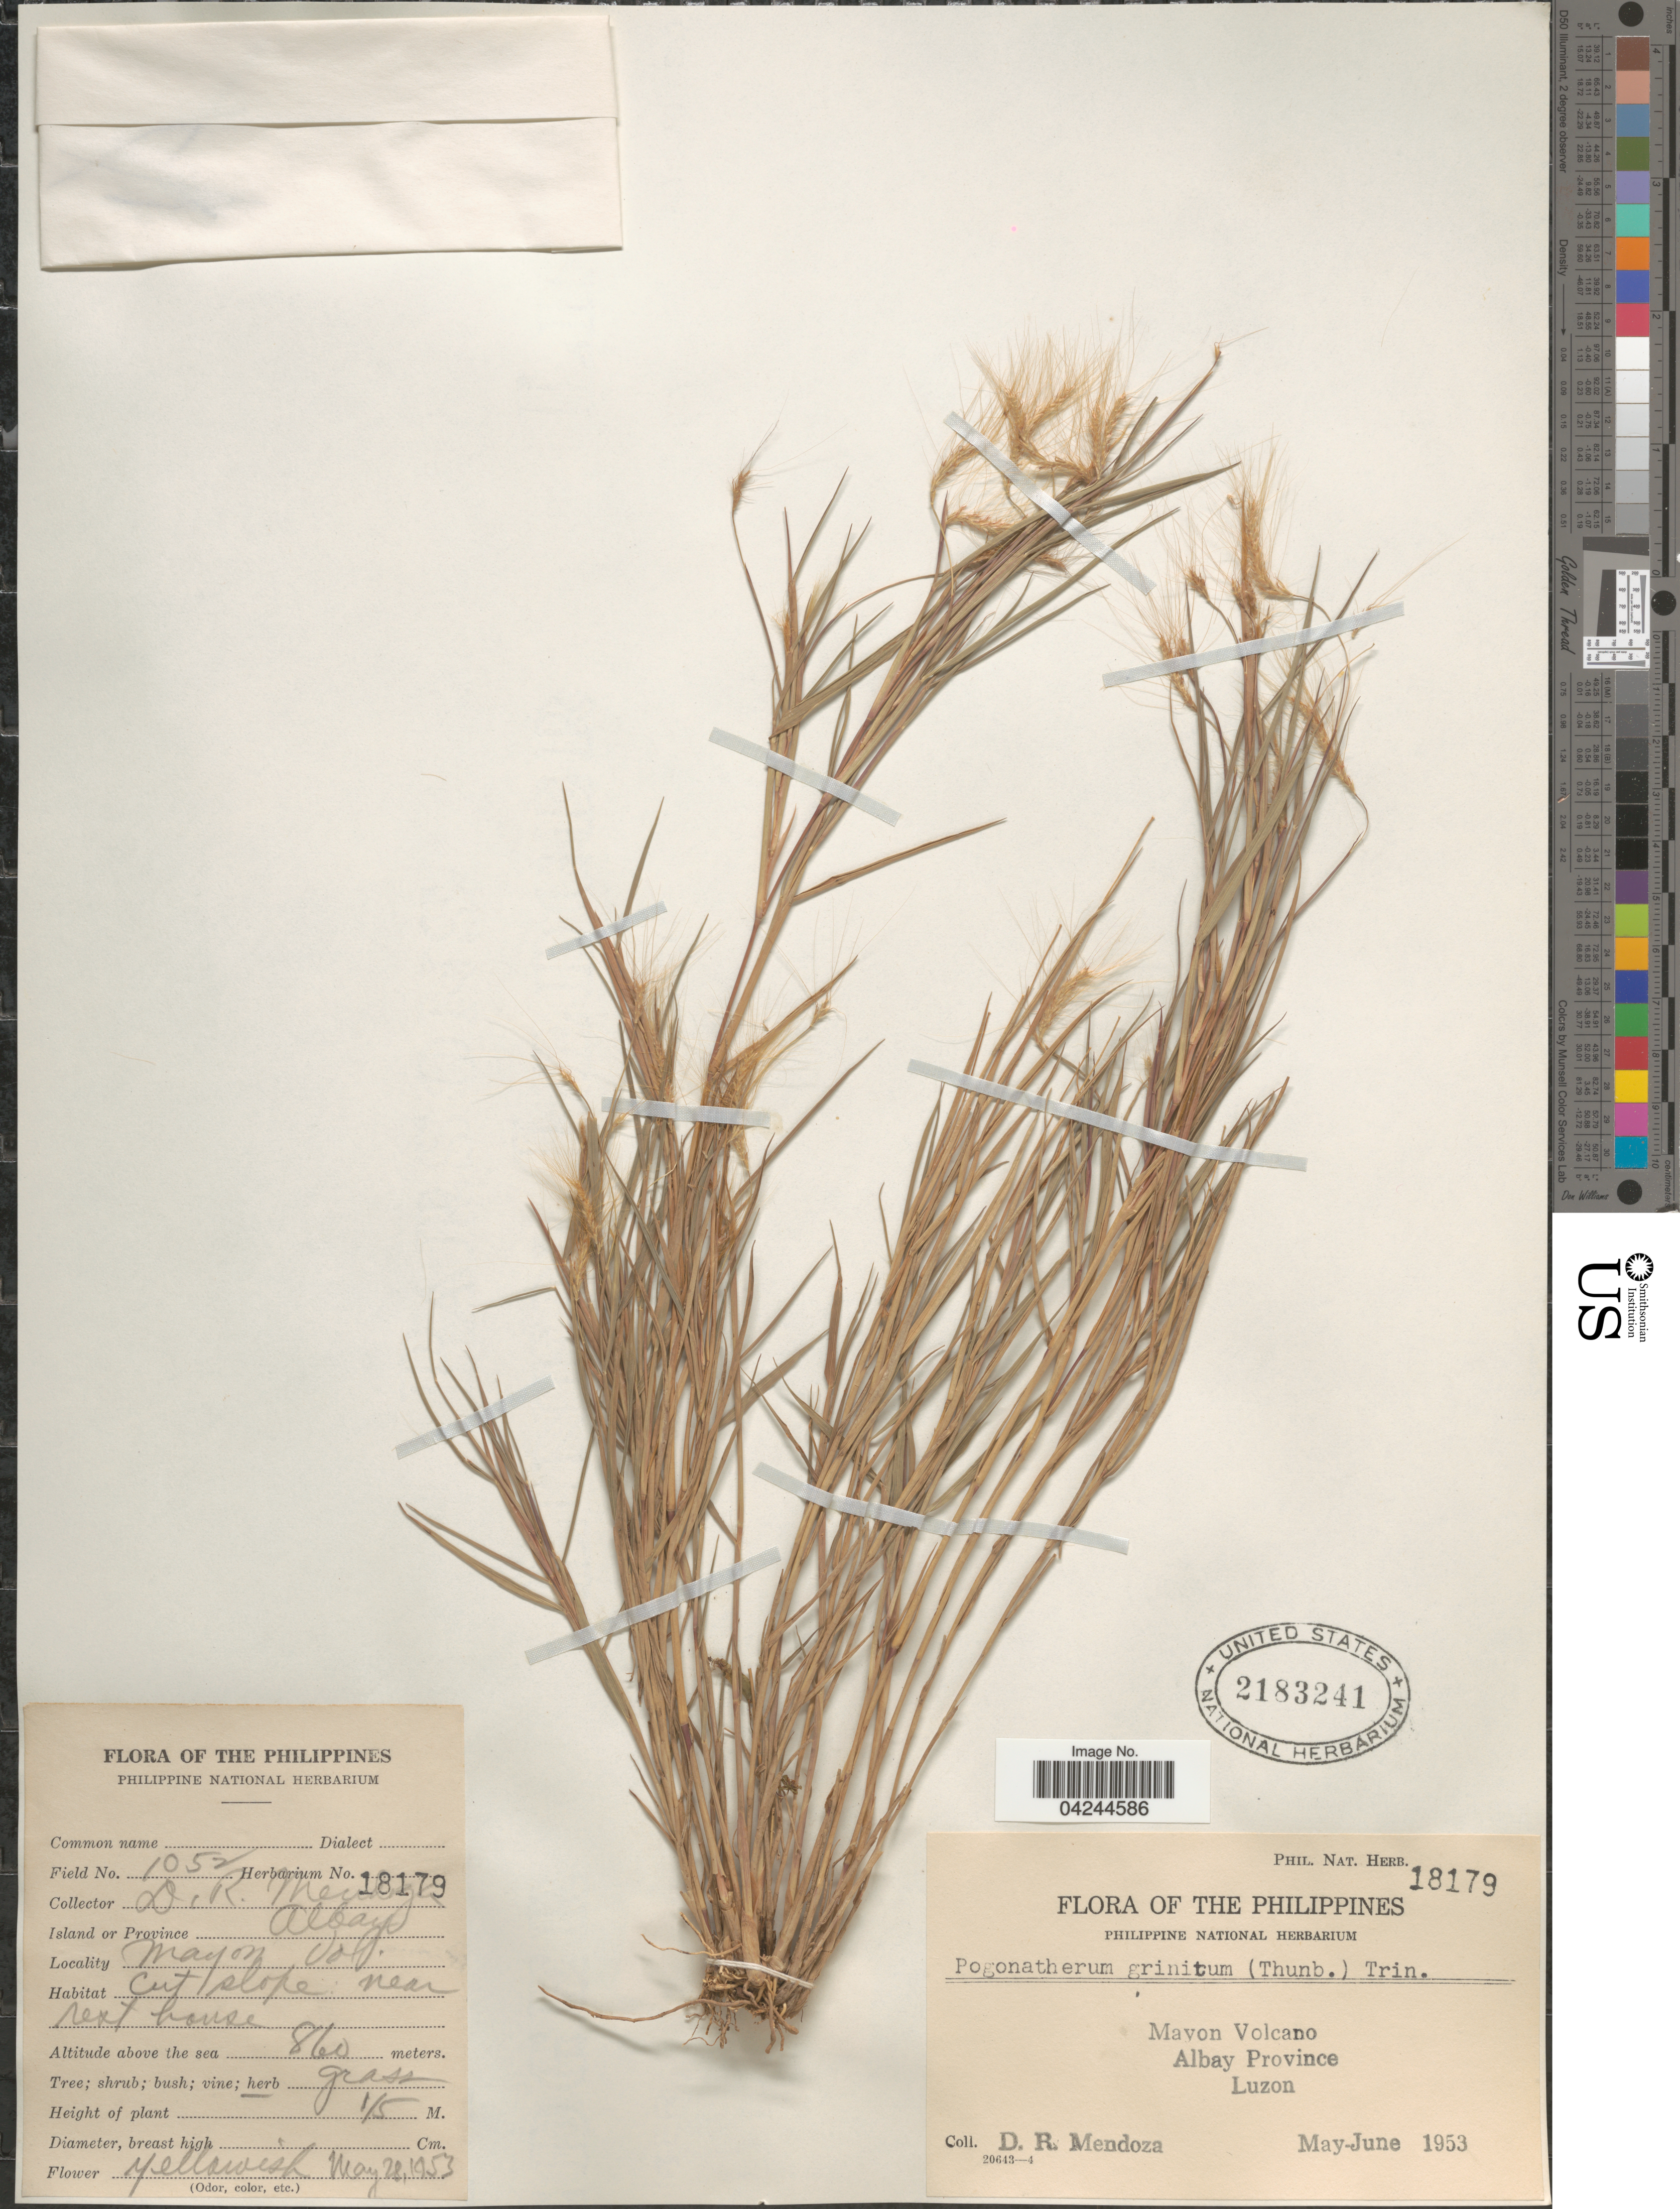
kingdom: Plantae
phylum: Tracheophyta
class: Liliopsida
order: Poales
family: Poaceae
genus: Pogonatherum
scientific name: Pogonatherum crinitum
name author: (Thunb.) Kunth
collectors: D. Mendoza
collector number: Phil. Nat. Herb. 18179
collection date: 1953-05/1953-06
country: Philippines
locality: Mayon Volcano. Albay Province. Luzon.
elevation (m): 860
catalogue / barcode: US 2183241